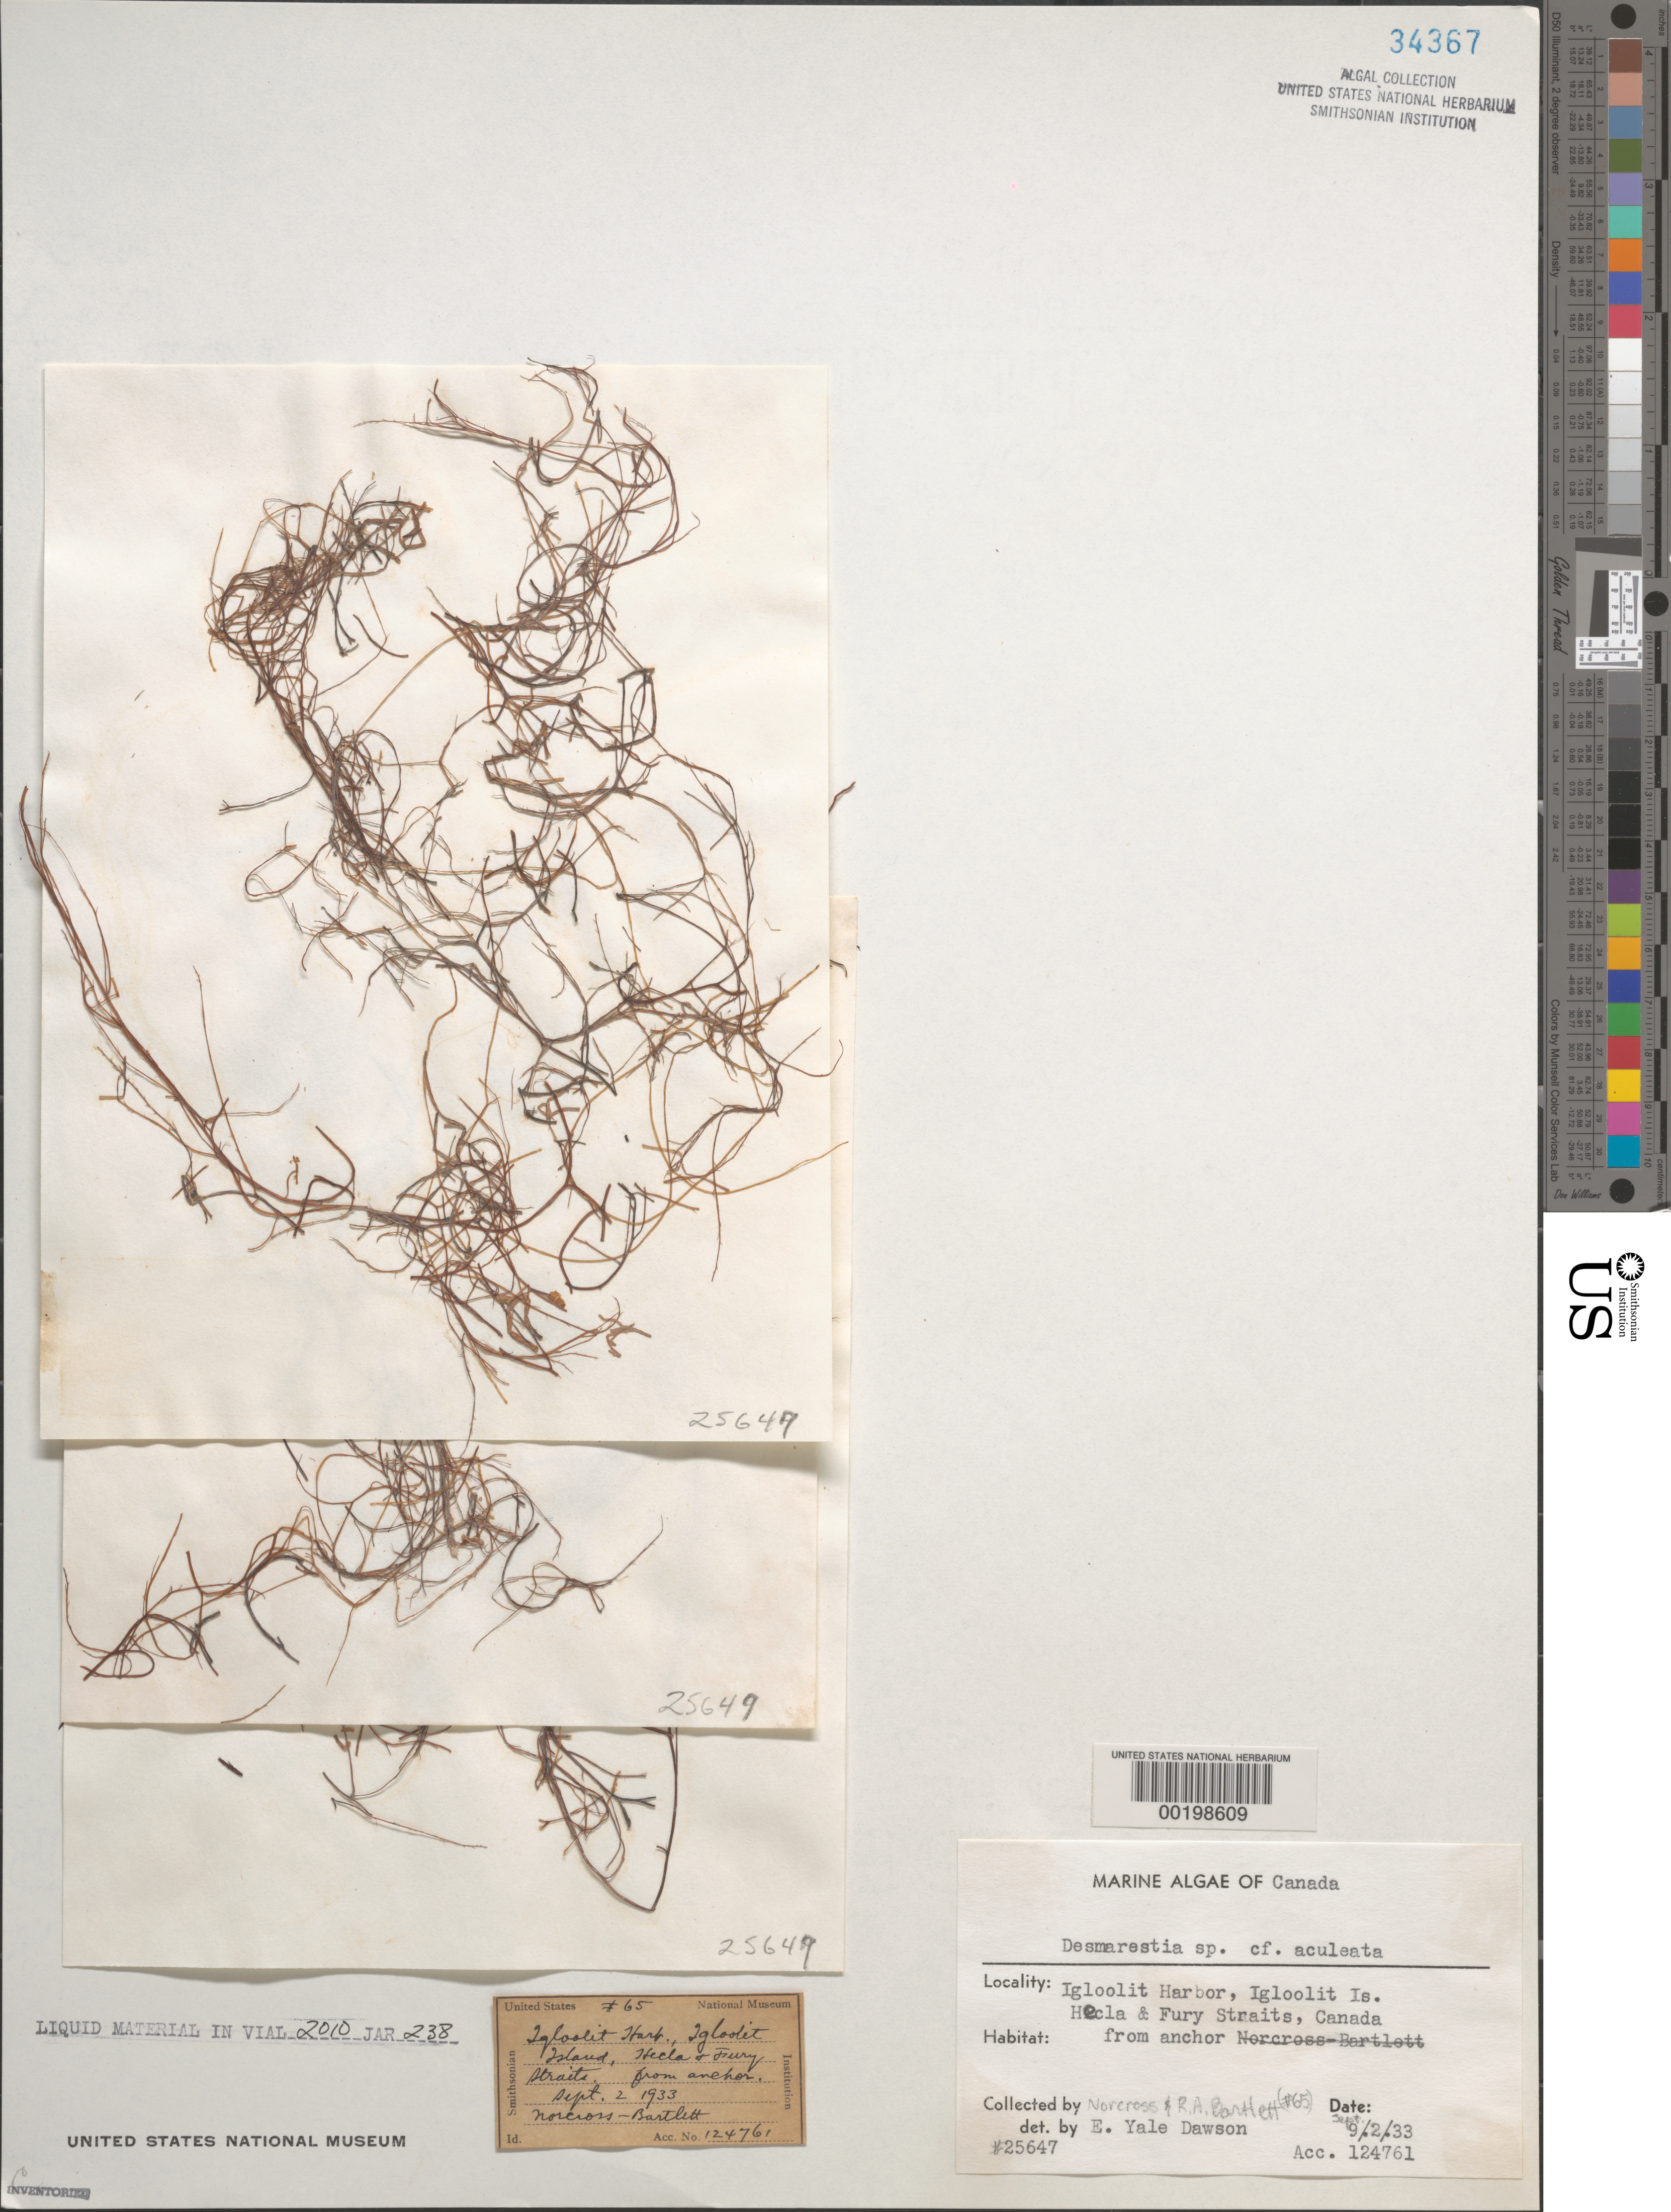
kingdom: Chromista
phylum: Ochrophyta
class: Phaeophyceae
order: Desmarestiales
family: Desmarestiaceae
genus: Desmarestia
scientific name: Desmarestia aculeata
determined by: Dawson, E. Y.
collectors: -. Norcross & R. A. Bartlett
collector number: EYD 25647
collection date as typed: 02 Sep 1933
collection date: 1933-09-02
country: Canada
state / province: Nunavut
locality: Fury and hecla strait, igloolit island, igloolit harbor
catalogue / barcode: US 34367